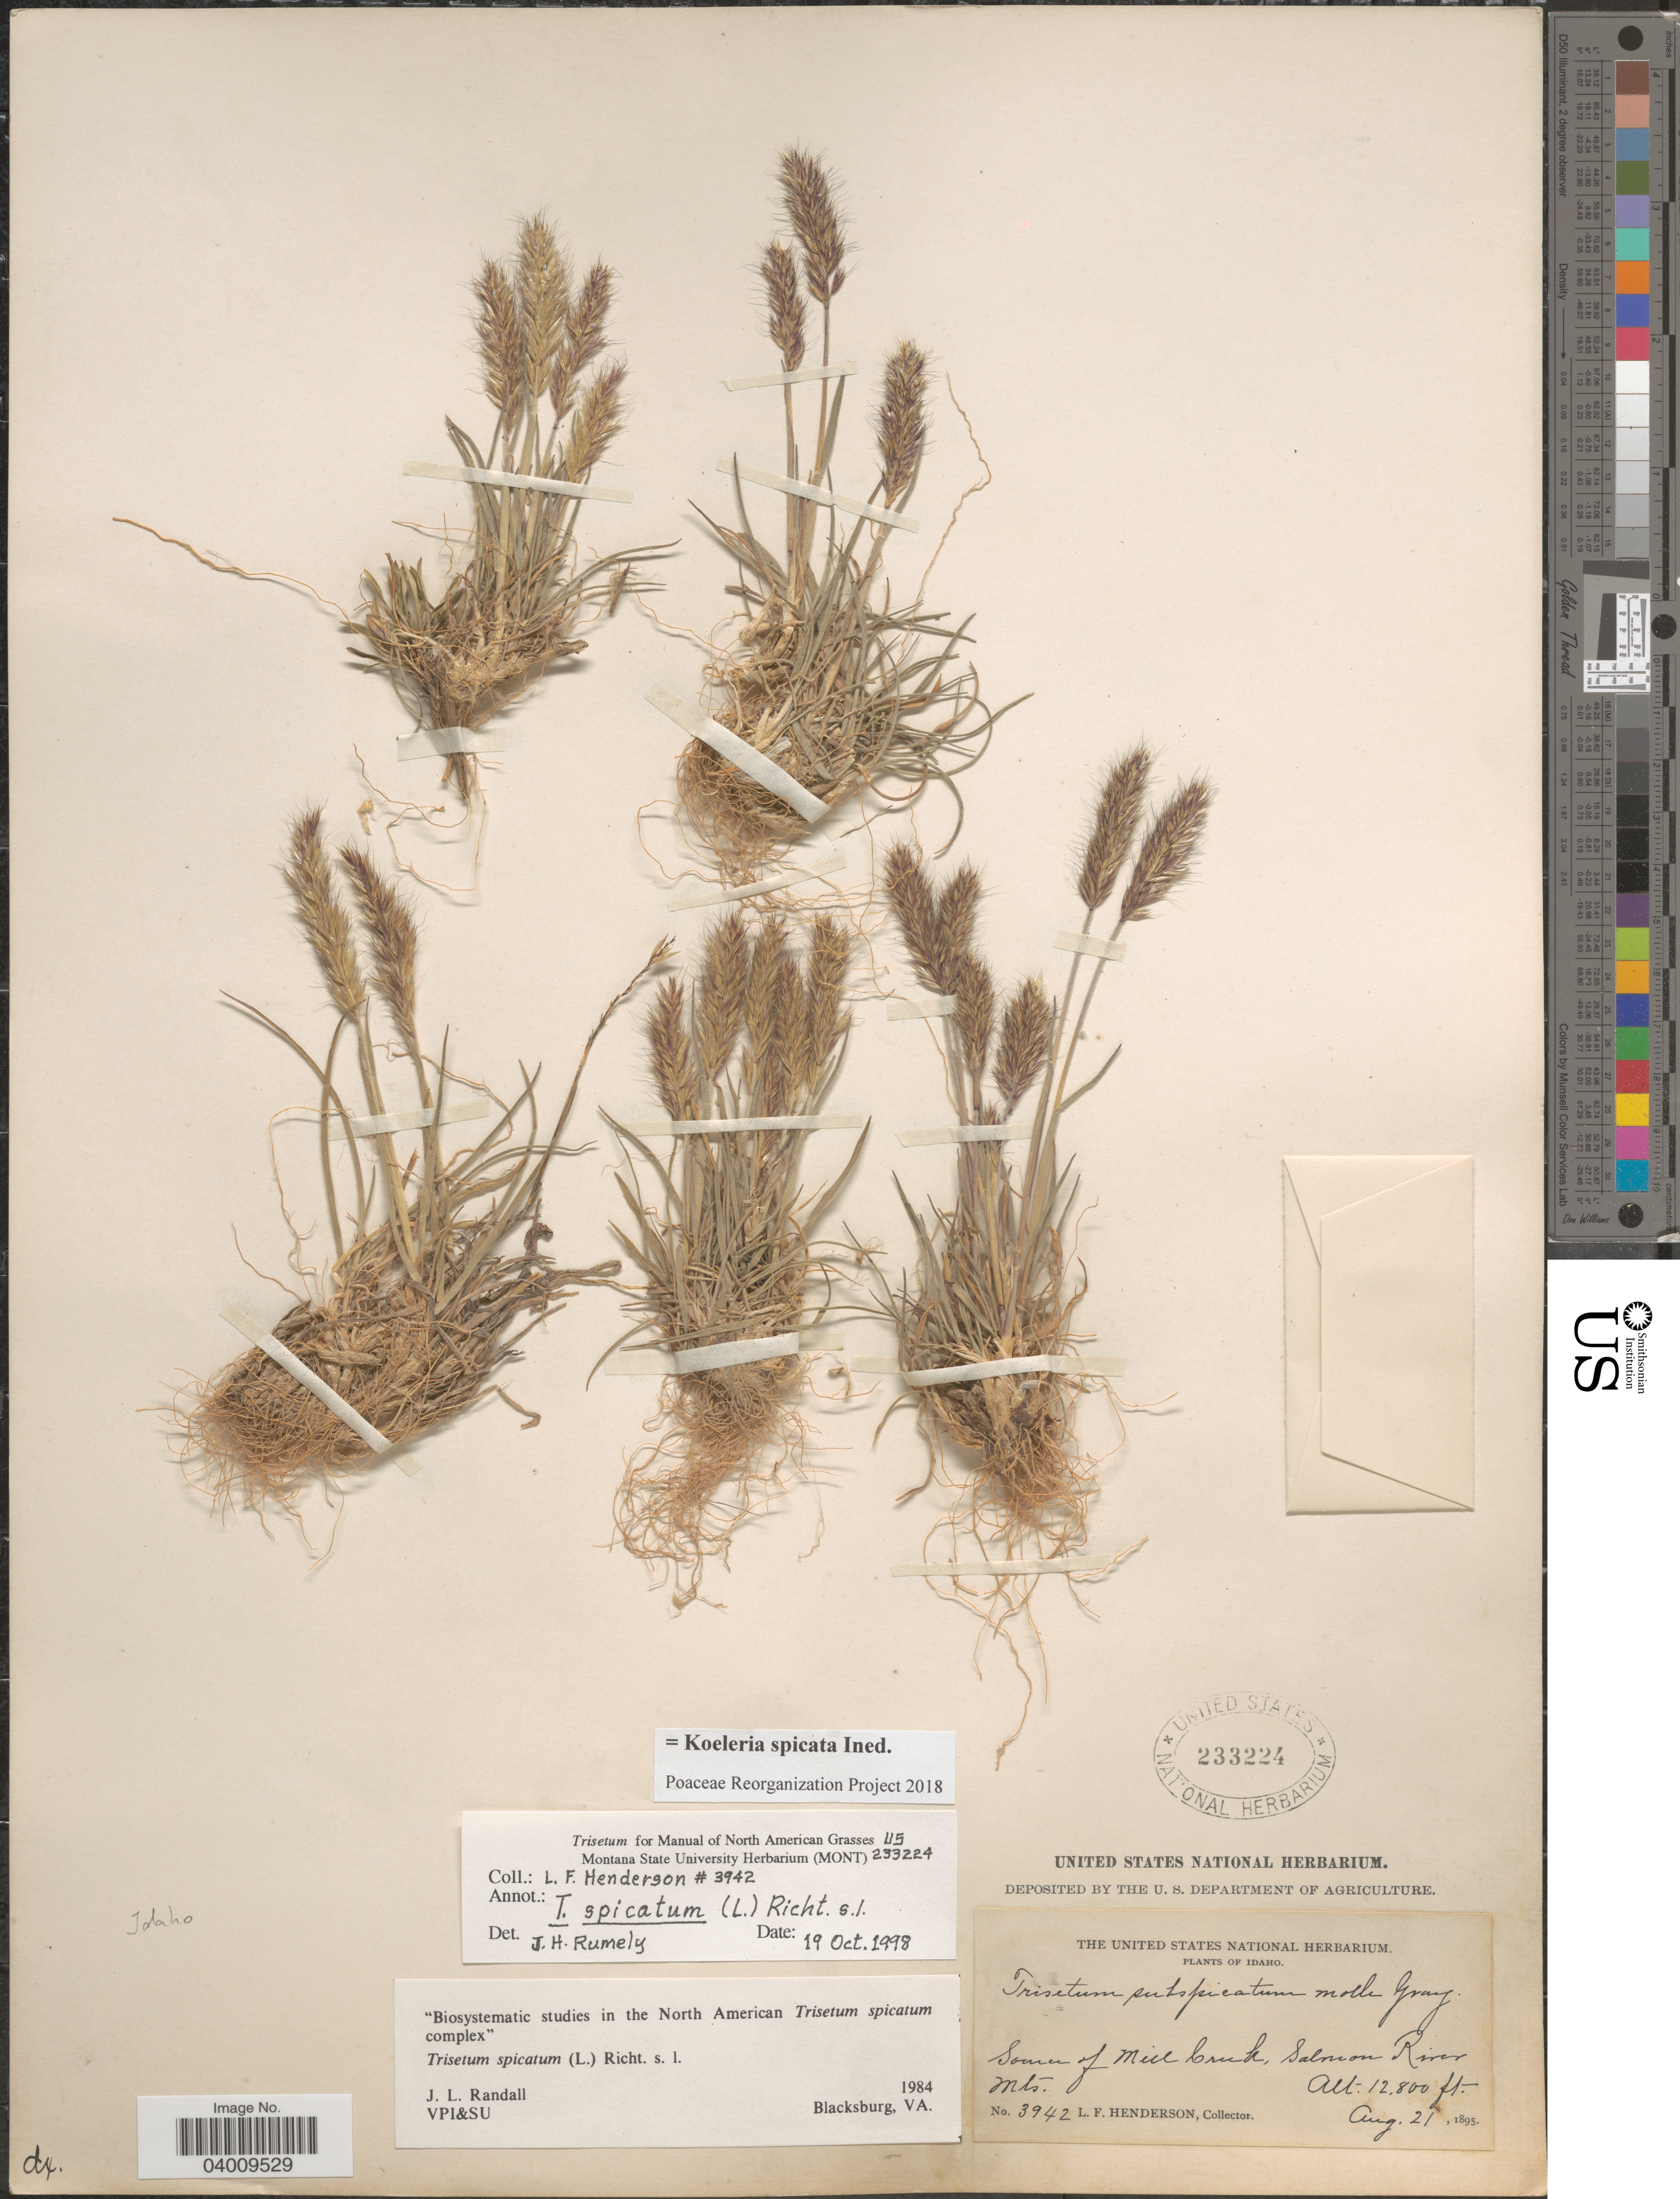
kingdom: Plantae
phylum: Tracheophyta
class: Liliopsida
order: Poales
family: Poaceae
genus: Koeleria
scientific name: Koeleria spicata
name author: (L.) Barberá et al.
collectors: L. Henderson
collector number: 3942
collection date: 1895-08-21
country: United States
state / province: Idaho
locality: Source of Mill Creek, Salmon River Mts.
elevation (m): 3901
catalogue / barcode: US 233224